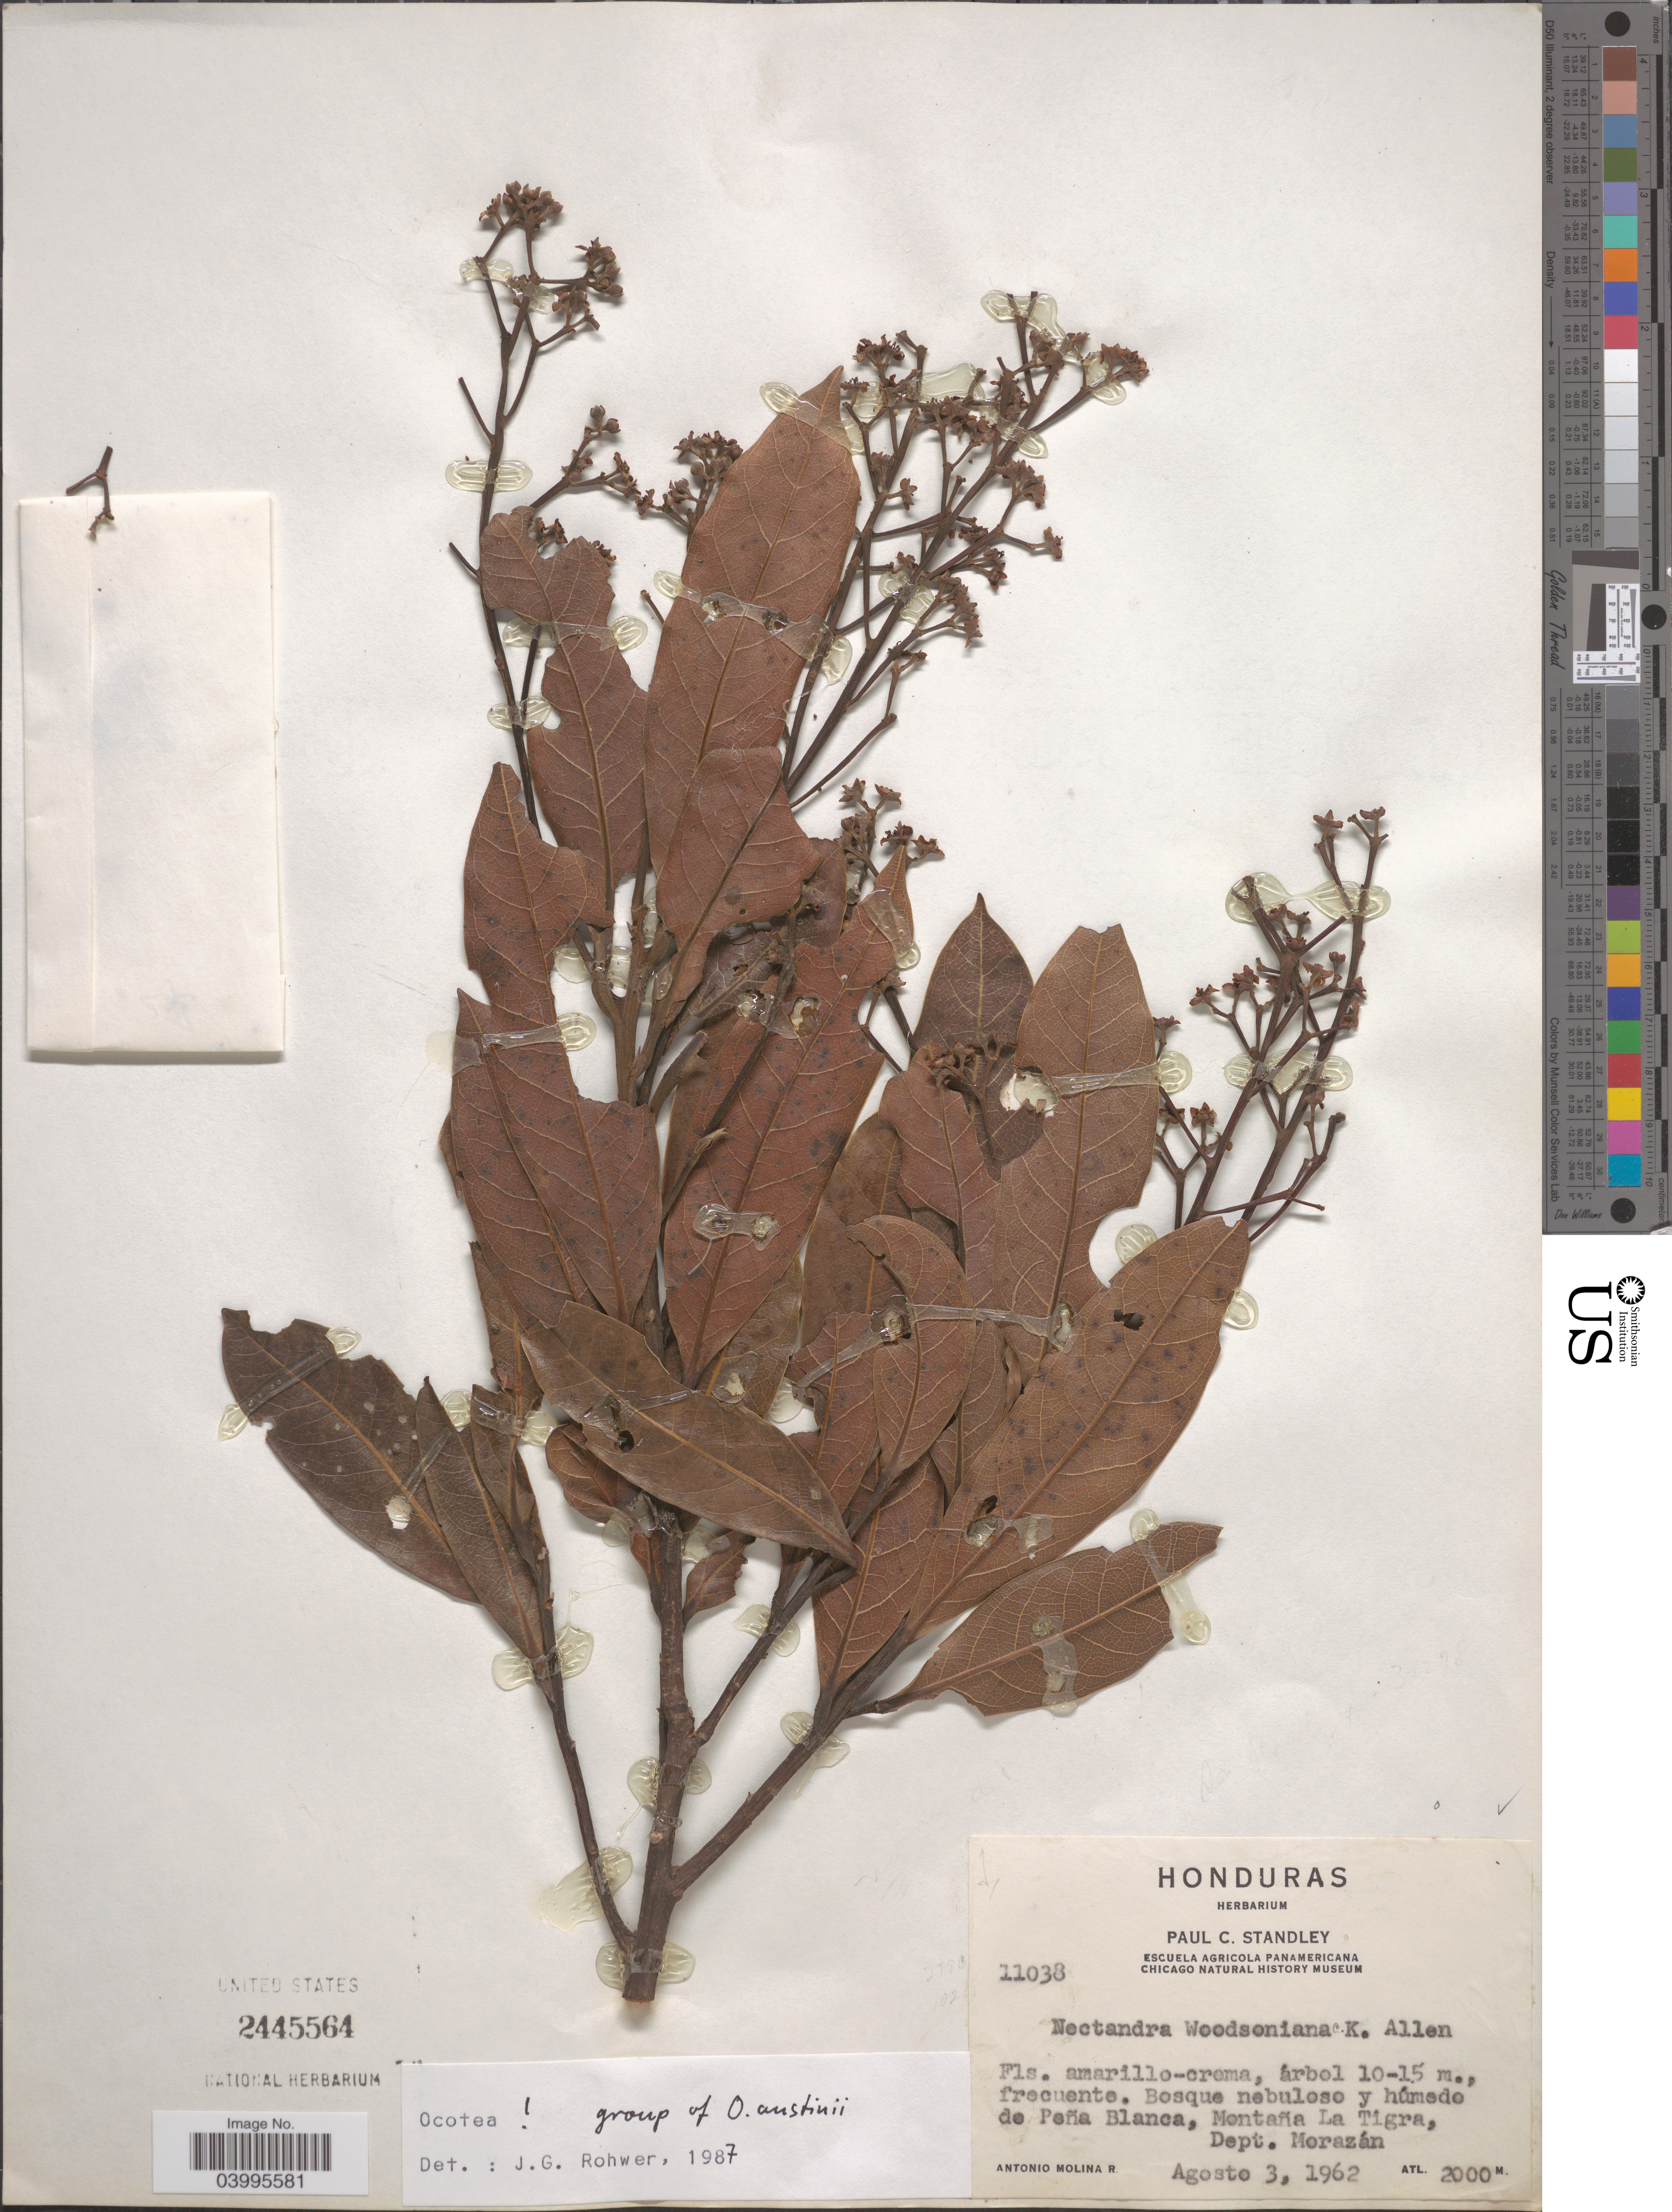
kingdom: Plantae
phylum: Tracheophyta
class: Magnoliopsida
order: Laurales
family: Lauraceae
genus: Ocotea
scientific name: Ocotea austinii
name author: C.K. Allen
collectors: A. Molina R.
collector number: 11038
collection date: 1962-08-03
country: Honduras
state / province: Fco. Morazán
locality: Bosque nebuloso y húmedo de Peña Blanca, Montaña La Tigra, Dept. Morazán.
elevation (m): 2000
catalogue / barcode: US 2445564